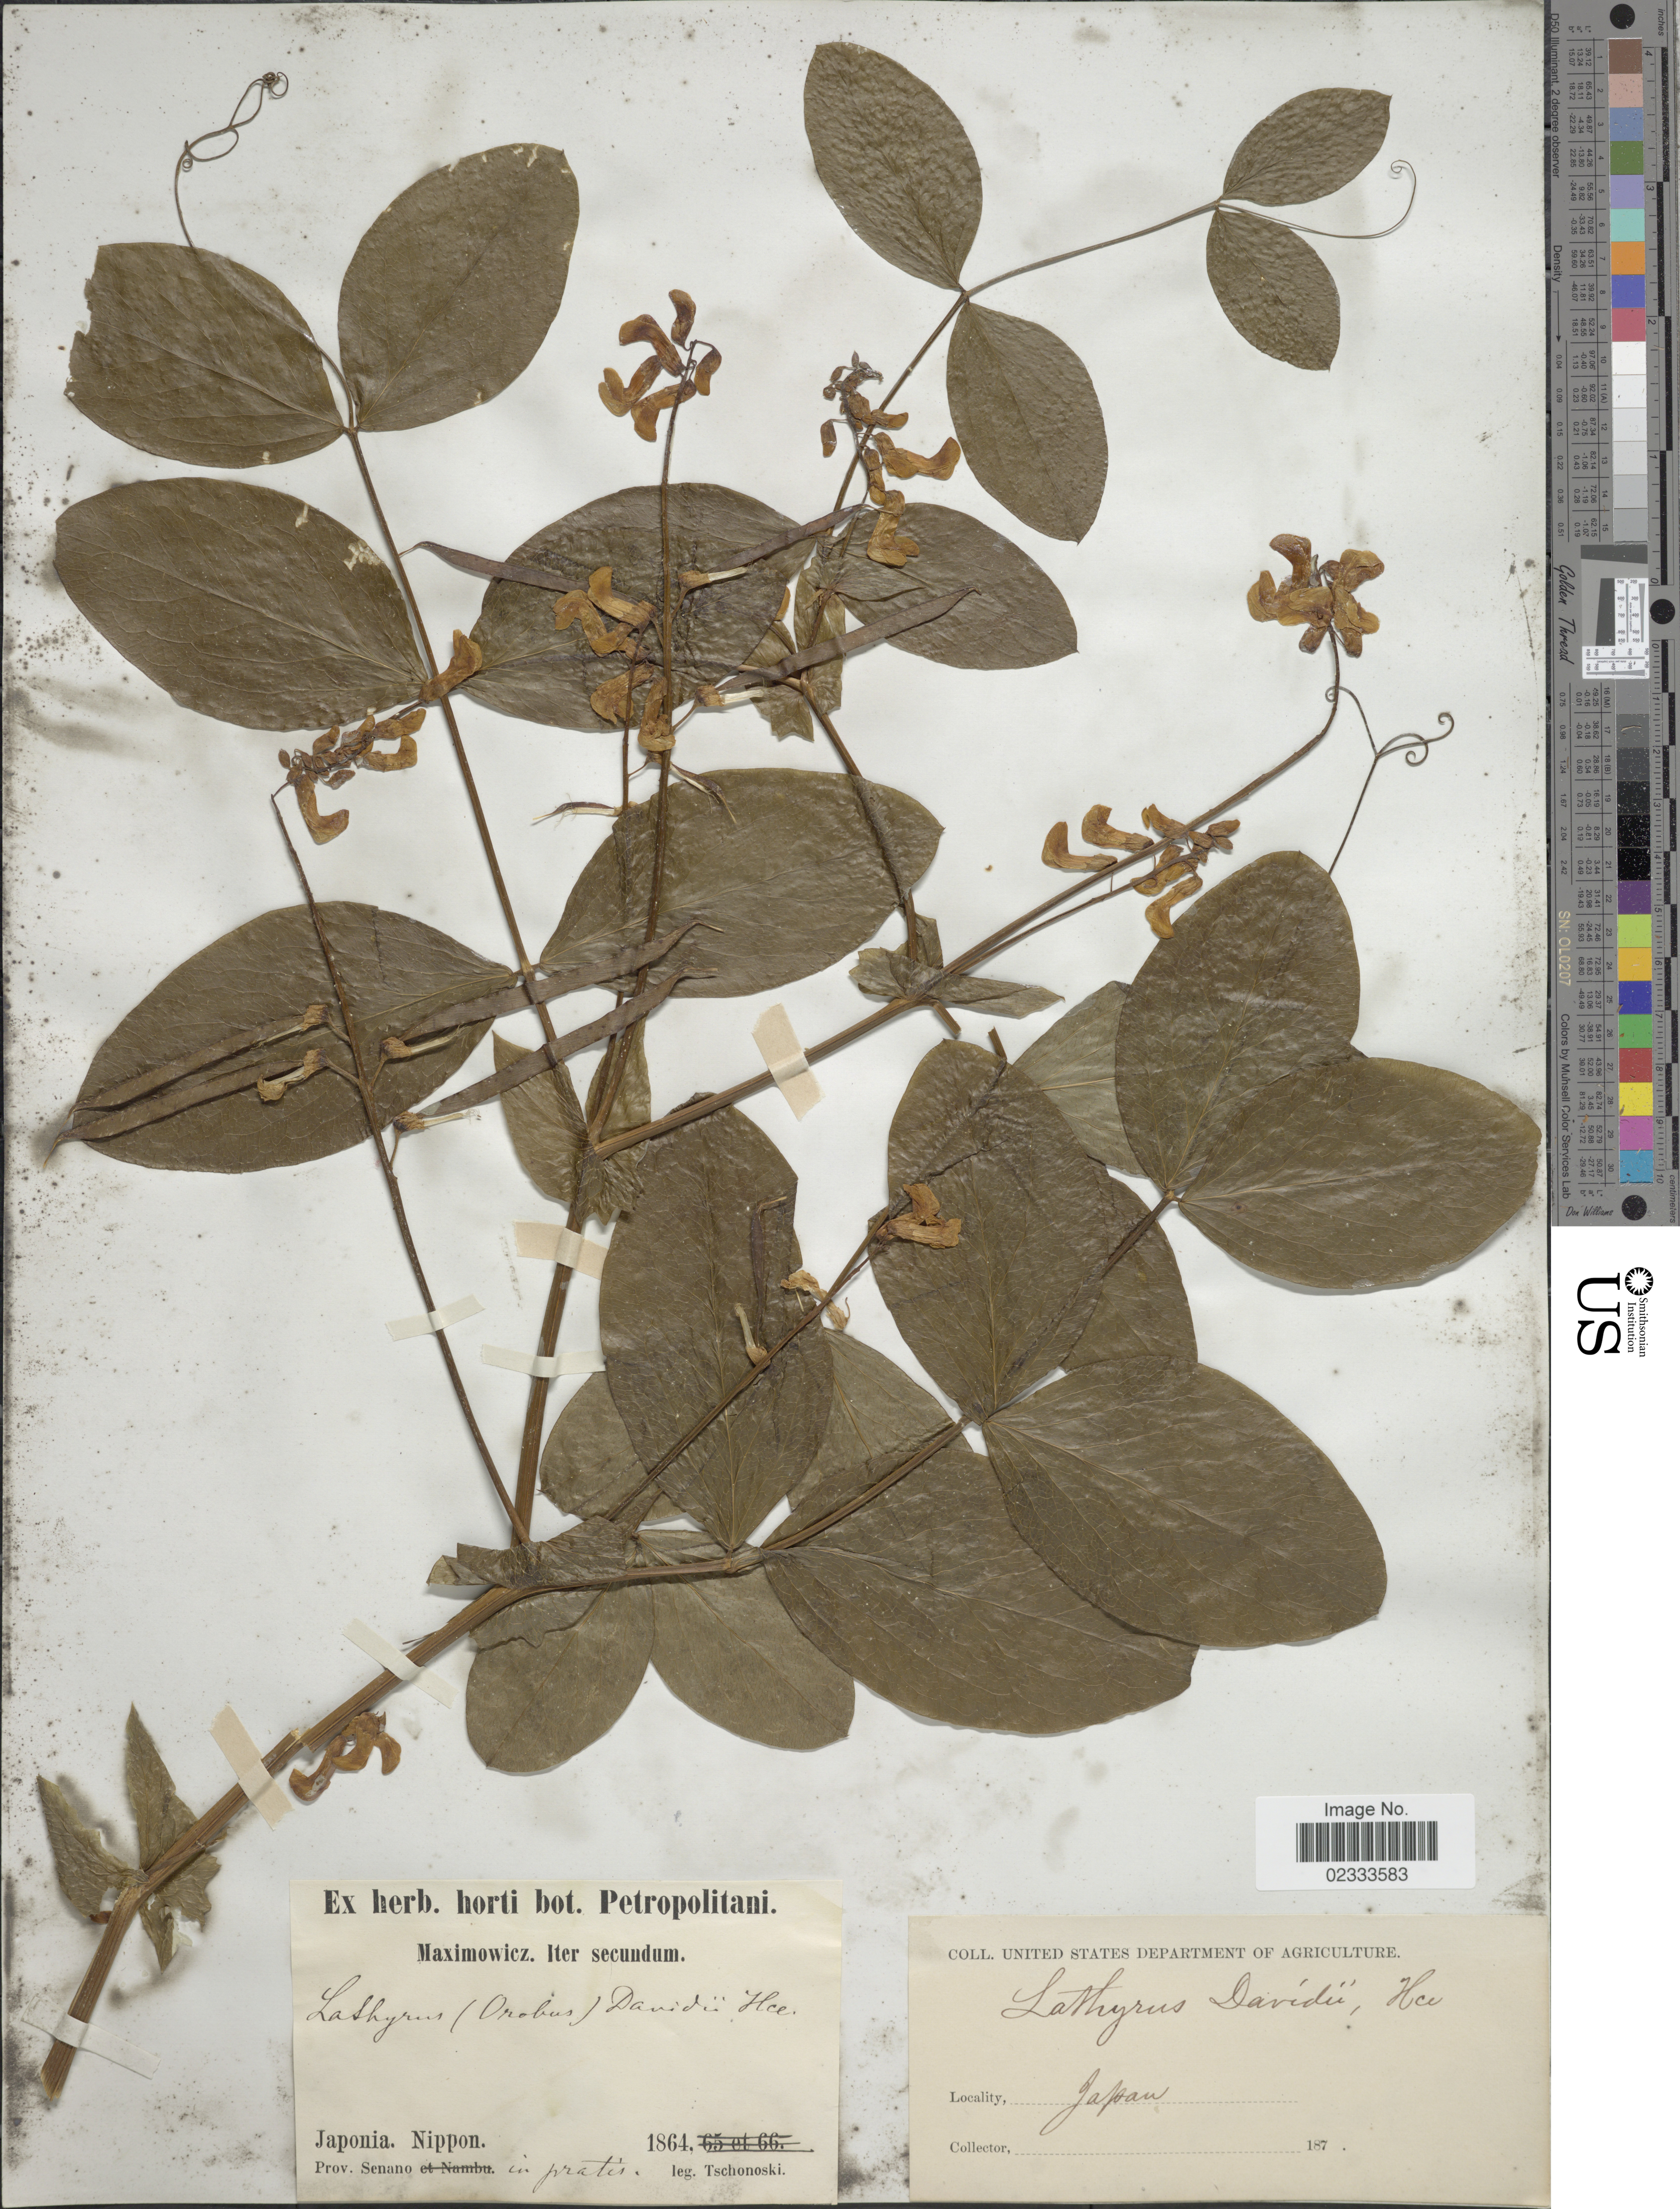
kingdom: Plantae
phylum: Tracheophyta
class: Magnoliopsida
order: Fabales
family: Fabaceae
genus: Lathyrus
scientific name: Lathyrus davidii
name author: Hance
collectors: -. Tschonoski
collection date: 1864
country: Japan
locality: Nippon, Prov. Senano